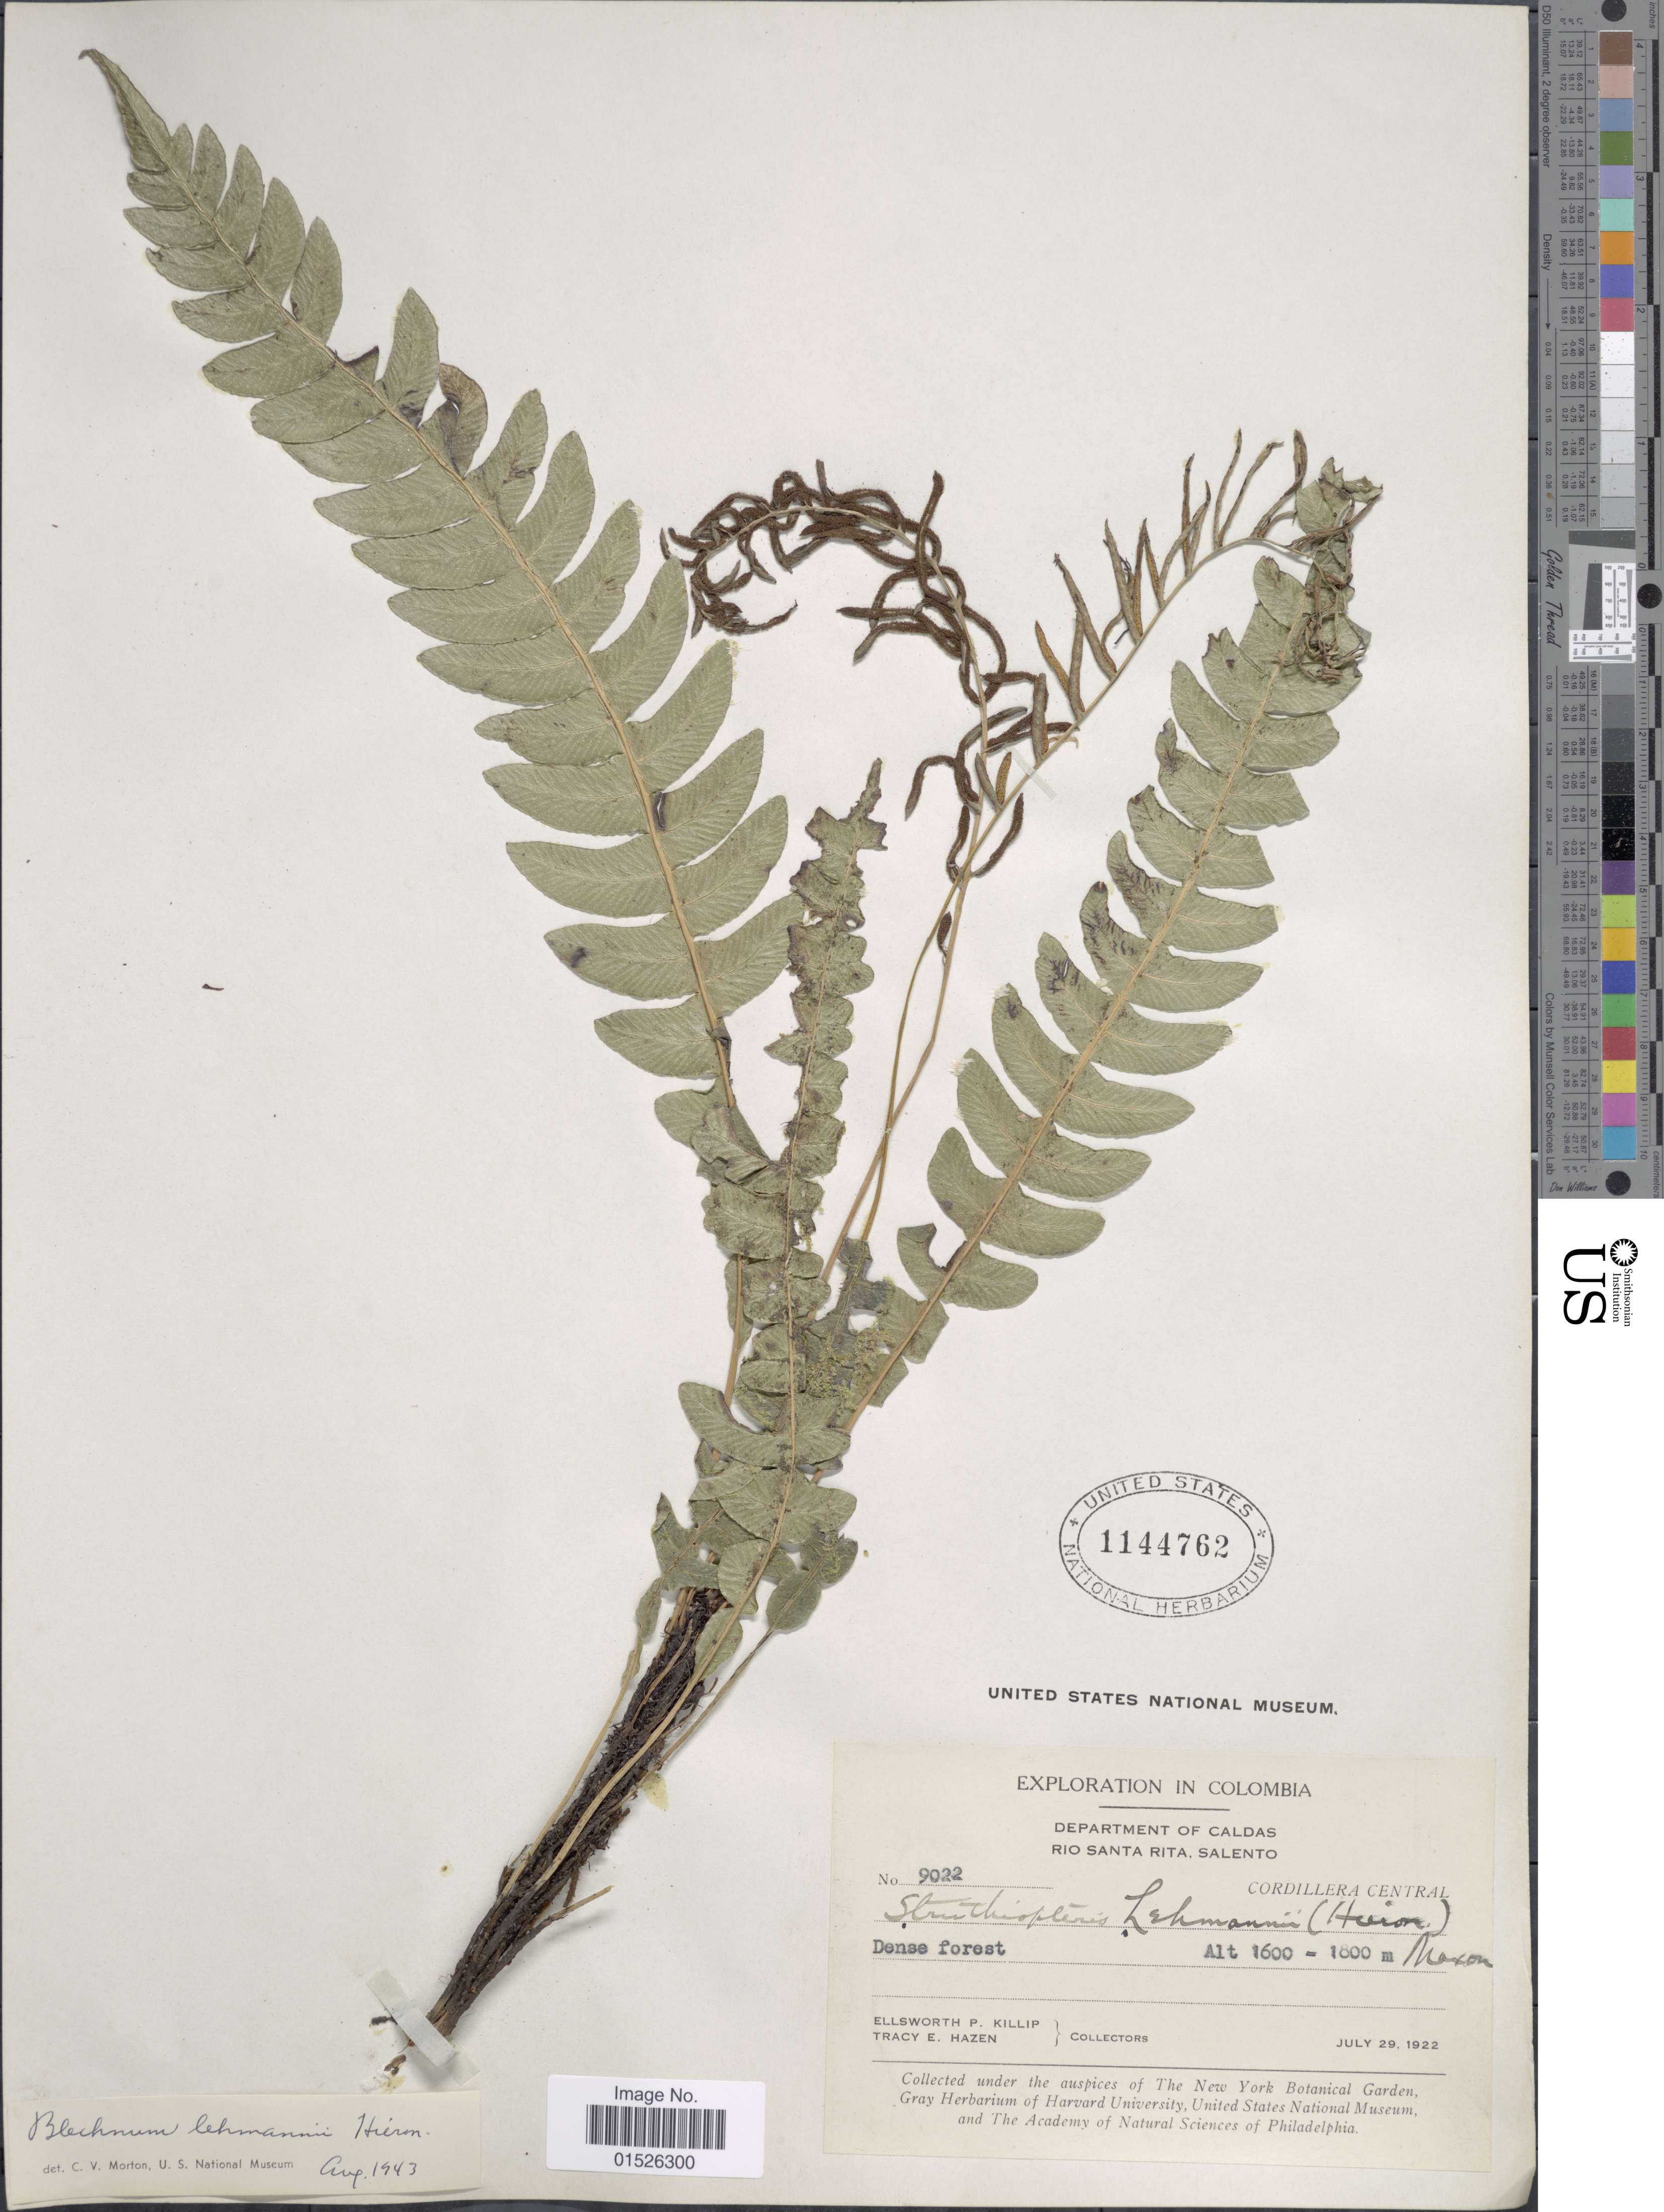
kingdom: Plantae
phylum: Tracheophyta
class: Polypodiopsida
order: Polypodiales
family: Blechnaceae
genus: Blechnum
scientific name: Blechnum lehmannii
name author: Hieron.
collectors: E. P. Killip & T. E. Hazen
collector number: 9022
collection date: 1922-07-29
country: Colombia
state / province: Caldas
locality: Colombia, Department of Caldas, Rio Santa Rita, Salento, Cordillera Central.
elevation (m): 1600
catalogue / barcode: US 1144762